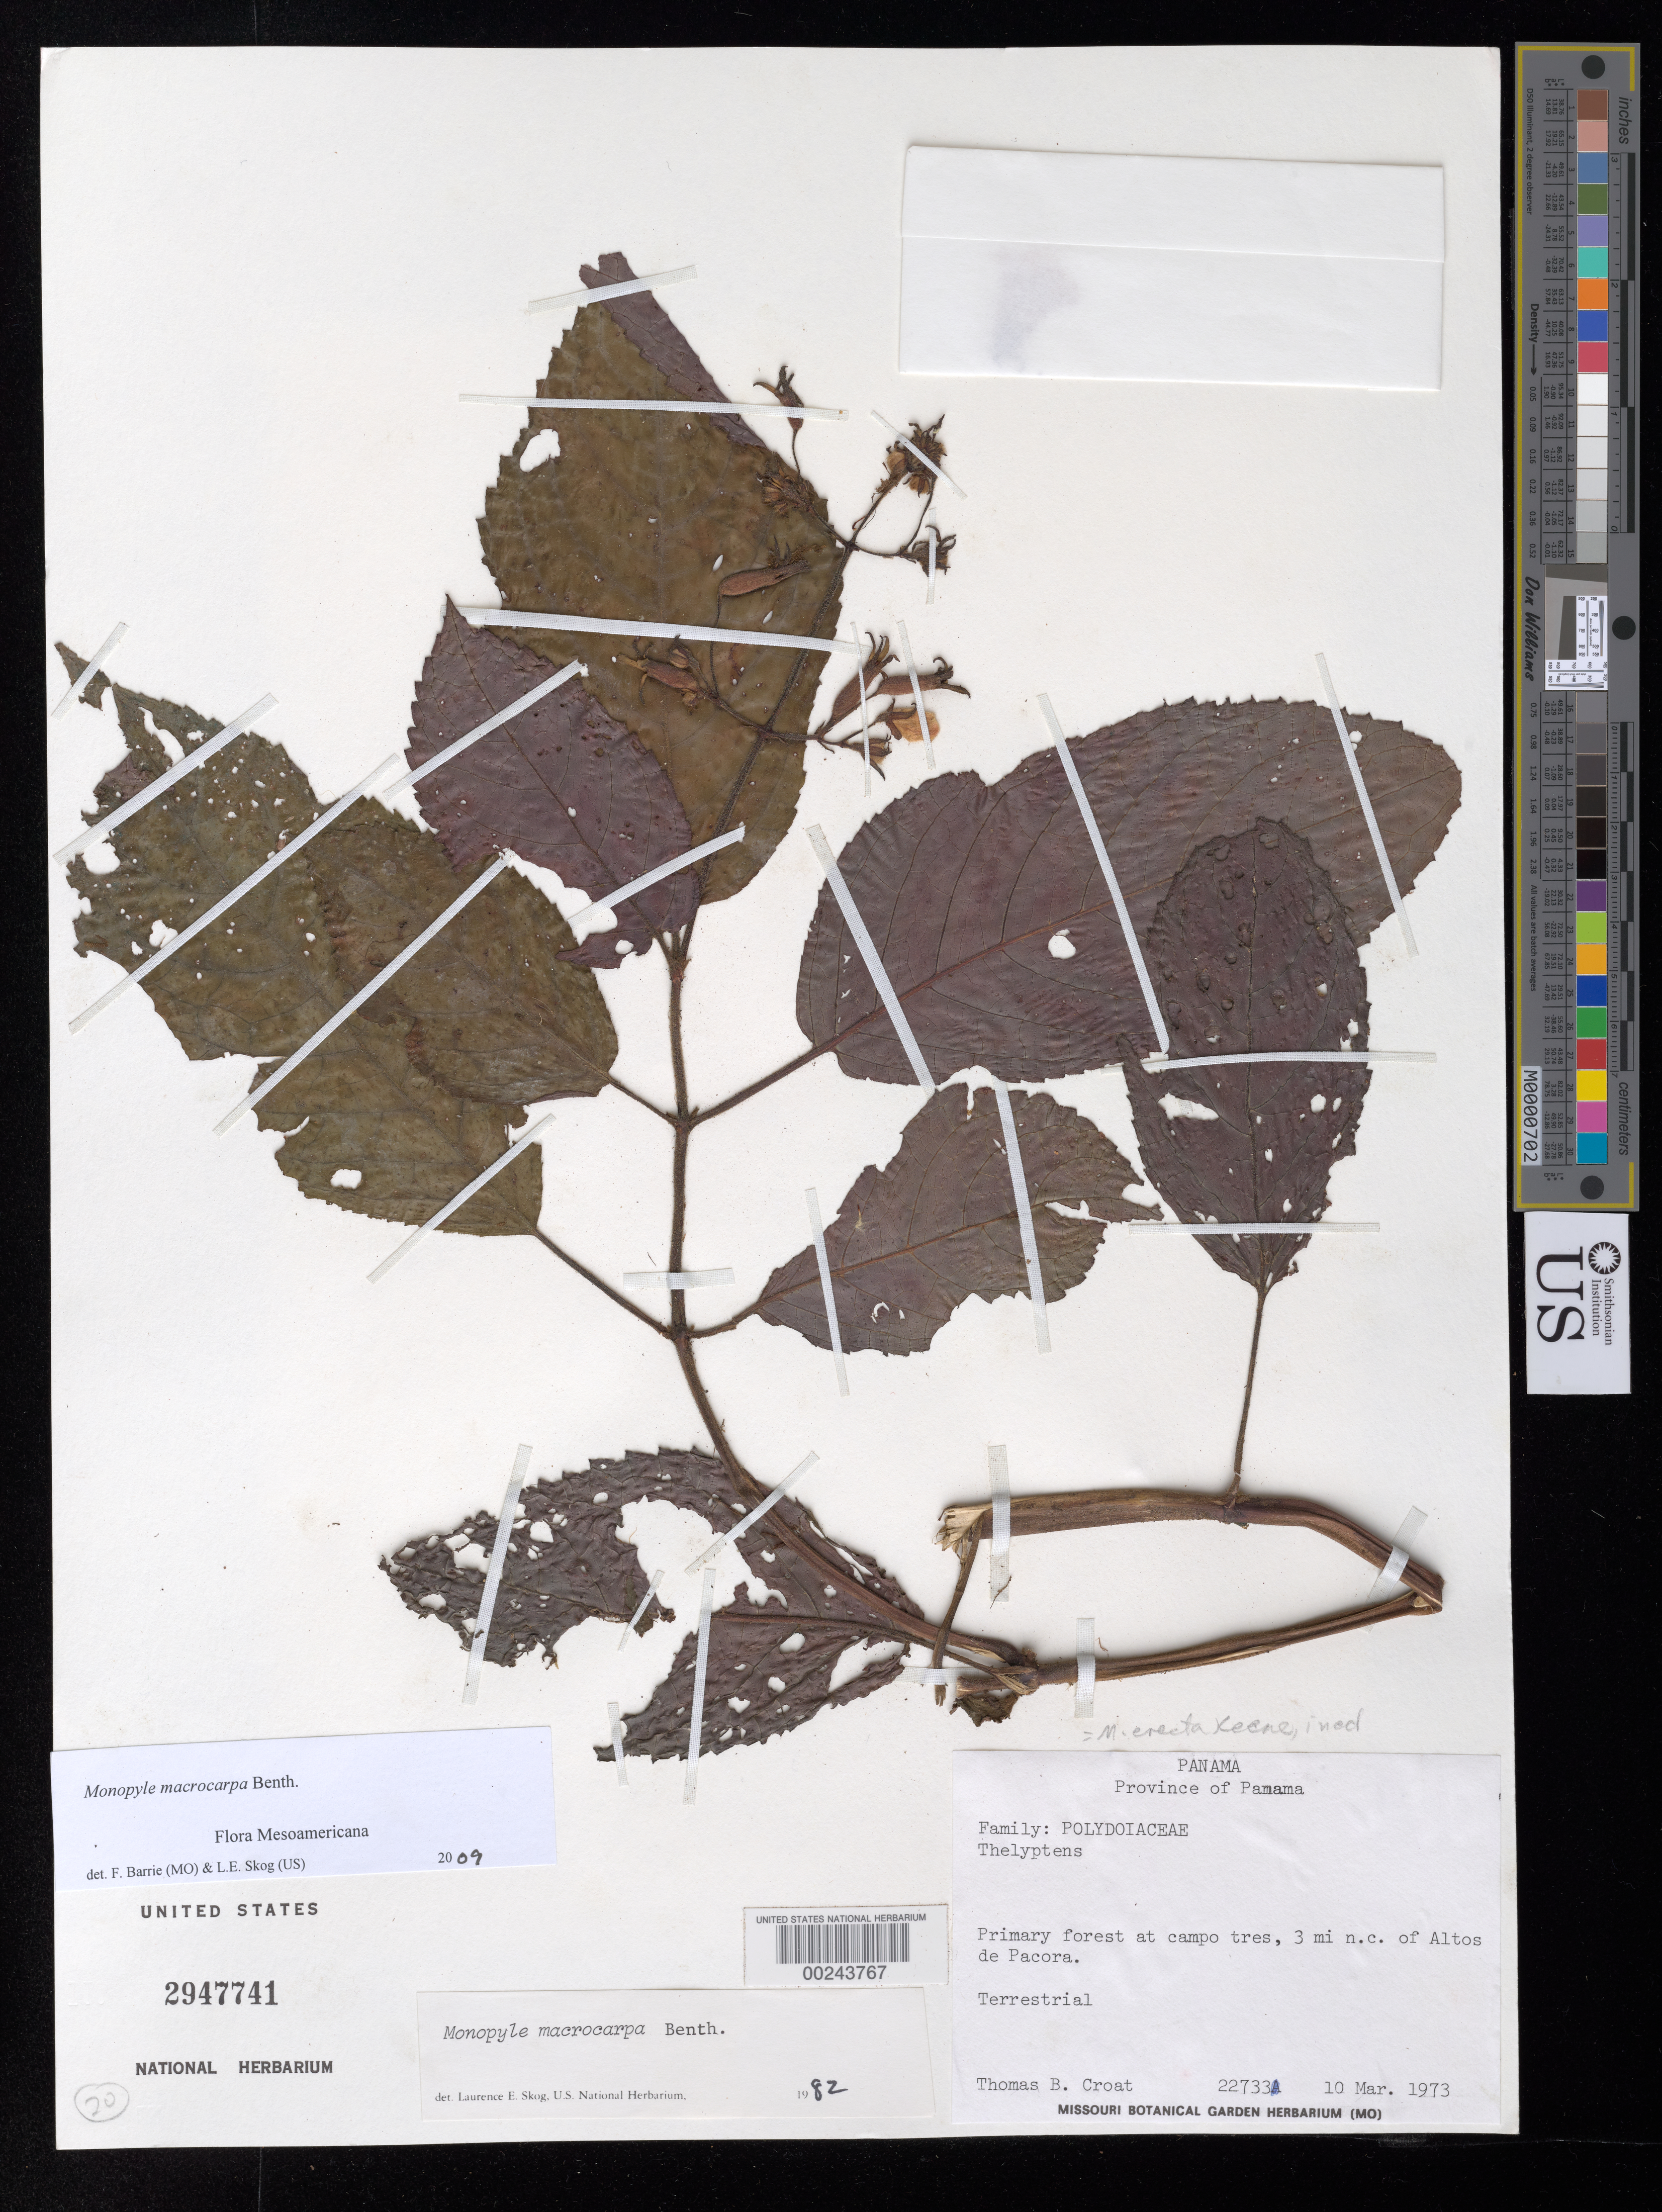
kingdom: Plantae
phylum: Tracheophyta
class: Magnoliopsida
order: Lamiales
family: Gesneriaceae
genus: Monopyle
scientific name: Monopyle macrocarpa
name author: Benth.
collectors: T. B. Croat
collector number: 22733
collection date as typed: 10 Mar 1973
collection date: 1973-03-10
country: Panama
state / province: Panamá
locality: At Campo tres, 3 mi N C of Altos Pacora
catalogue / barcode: US 2947741